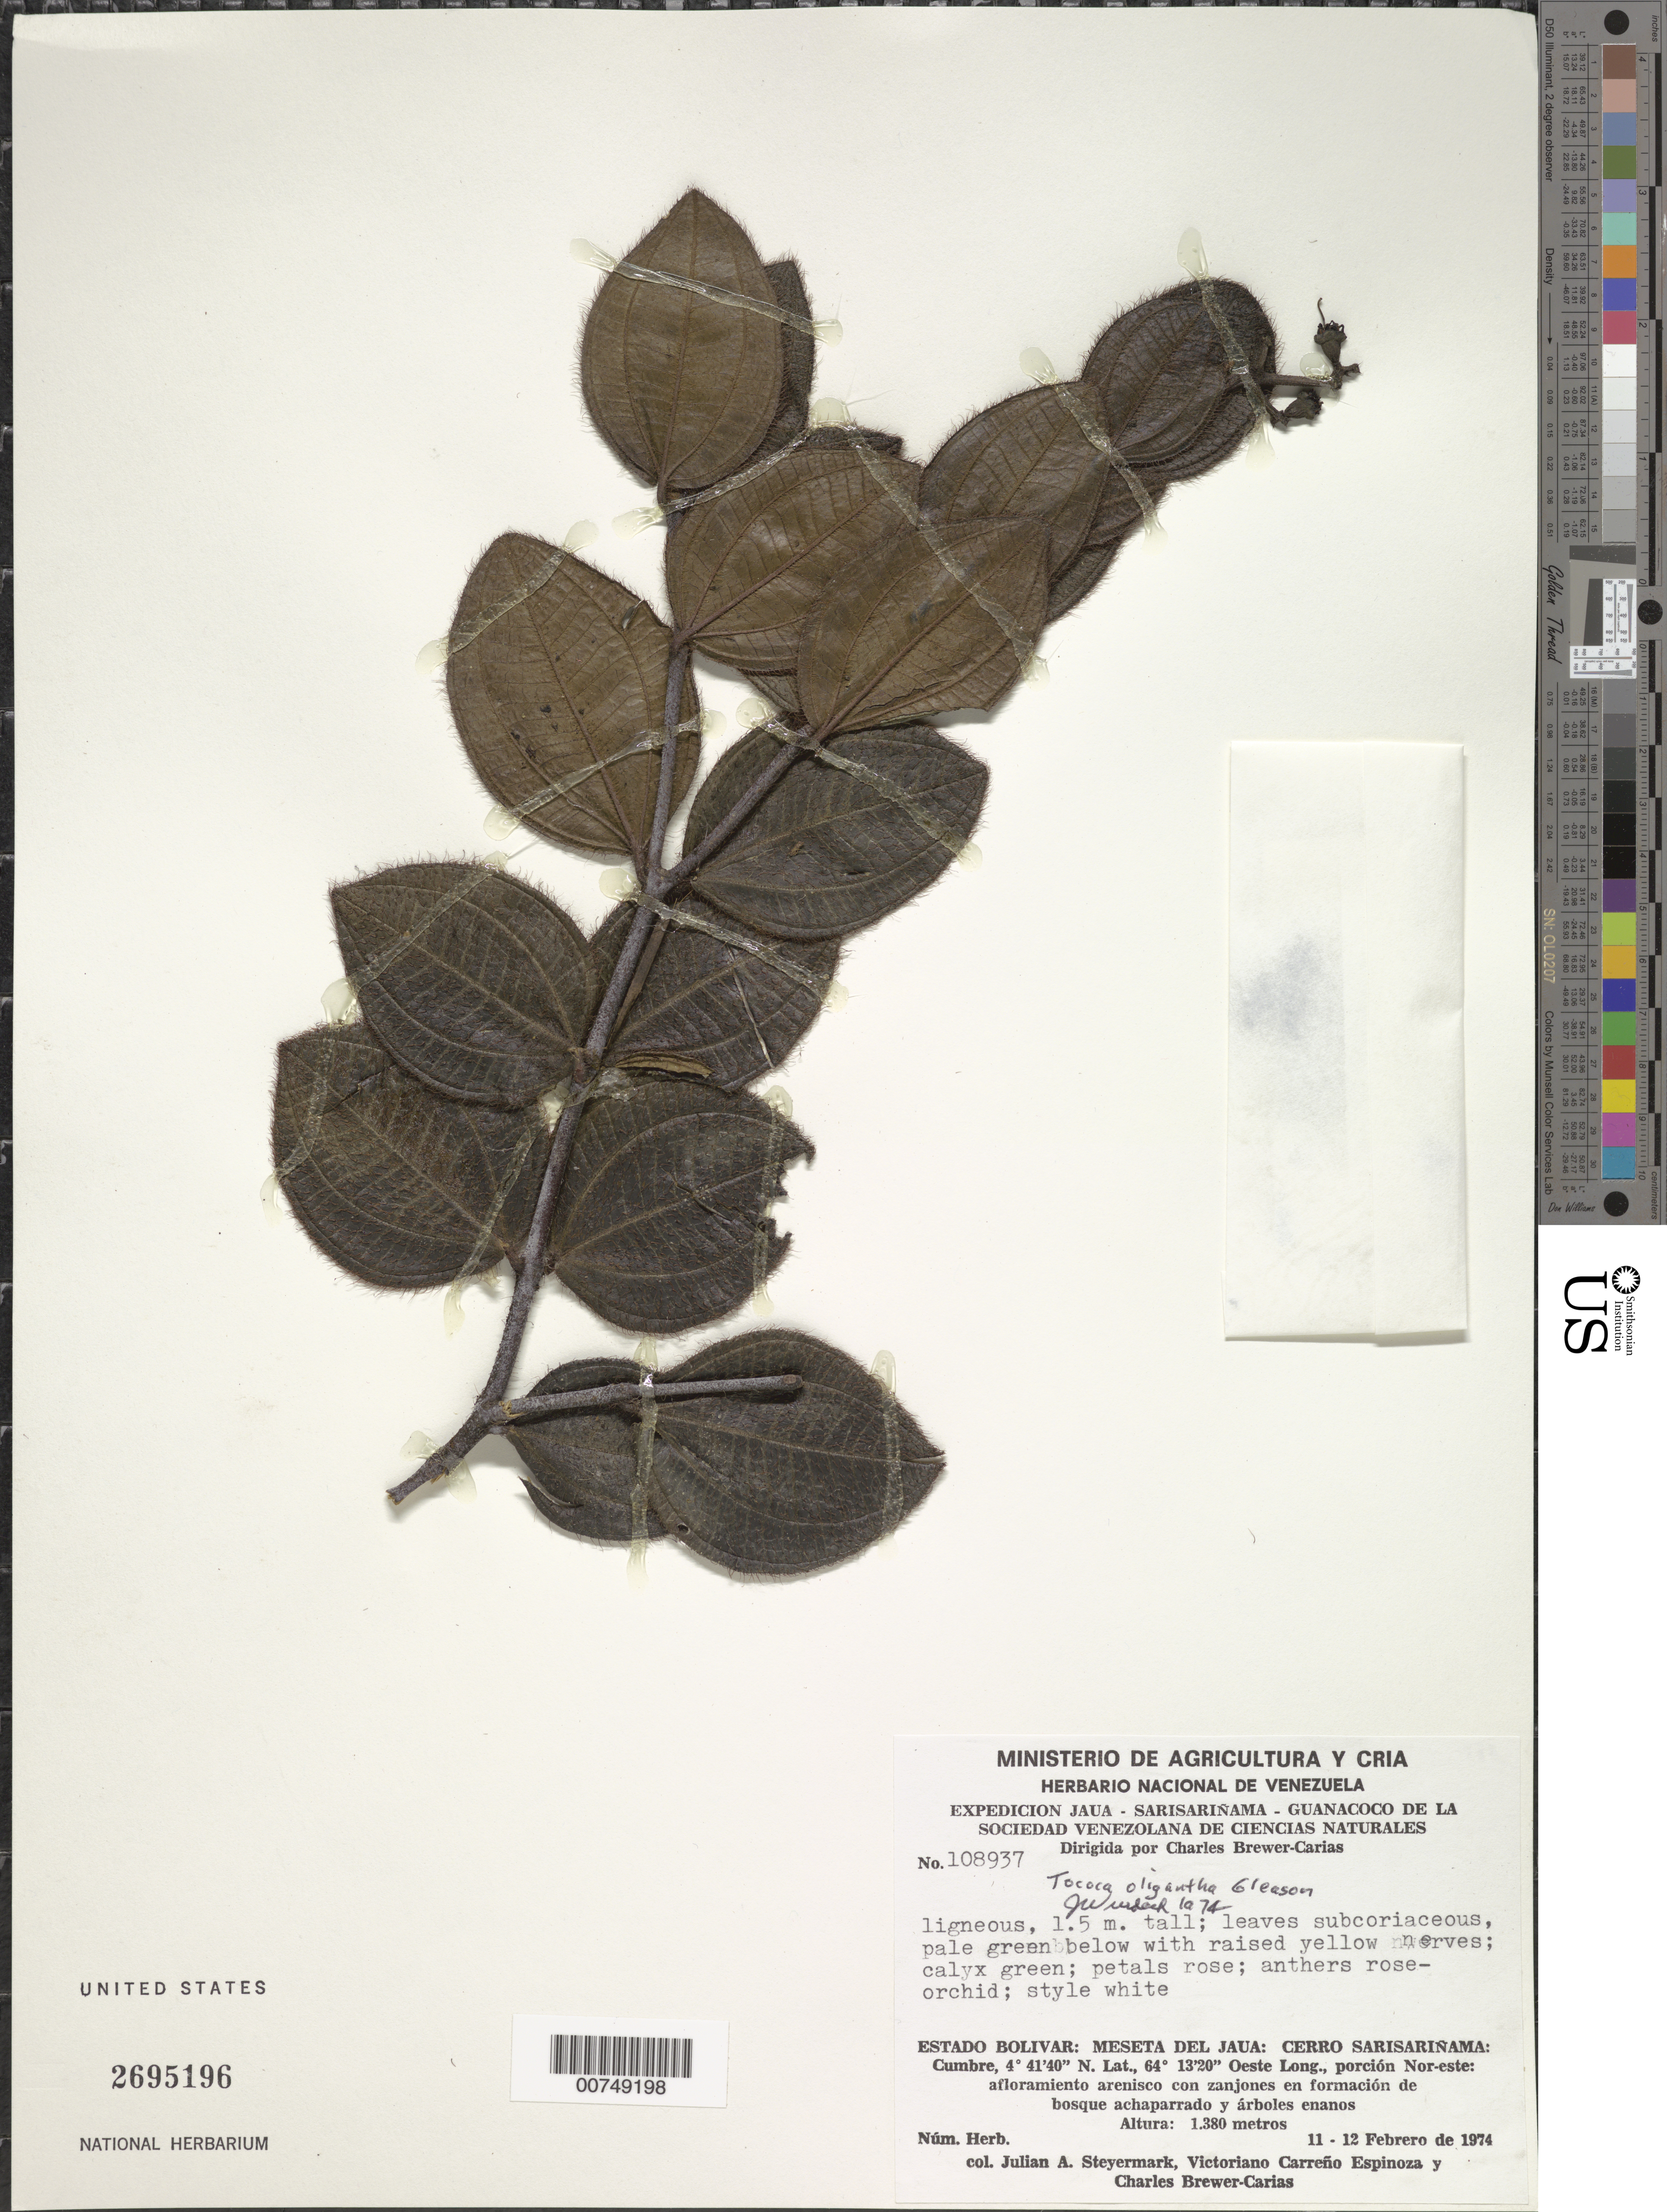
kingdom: Plantae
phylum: Tracheophyta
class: Magnoliopsida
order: Myrtales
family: Melastomataceae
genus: Tococa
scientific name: Tococa oligantha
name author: Gleason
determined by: Wurdack, John J., (US), US (UNITED STATES)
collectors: J. Steyermark, V. Carreño E. & C. Brewer-Carias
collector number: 108937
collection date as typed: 11-Feb-74 to 12-Feb-74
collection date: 1974-02-11/1974-02-12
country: Venezuela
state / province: Bolívar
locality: Meseta del Jaua: Cerro Sarisariñama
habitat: Afloramiento arenisco con zanjones en formacion de bosque achaparrado y arboles enanos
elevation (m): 1380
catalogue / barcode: US 2695196